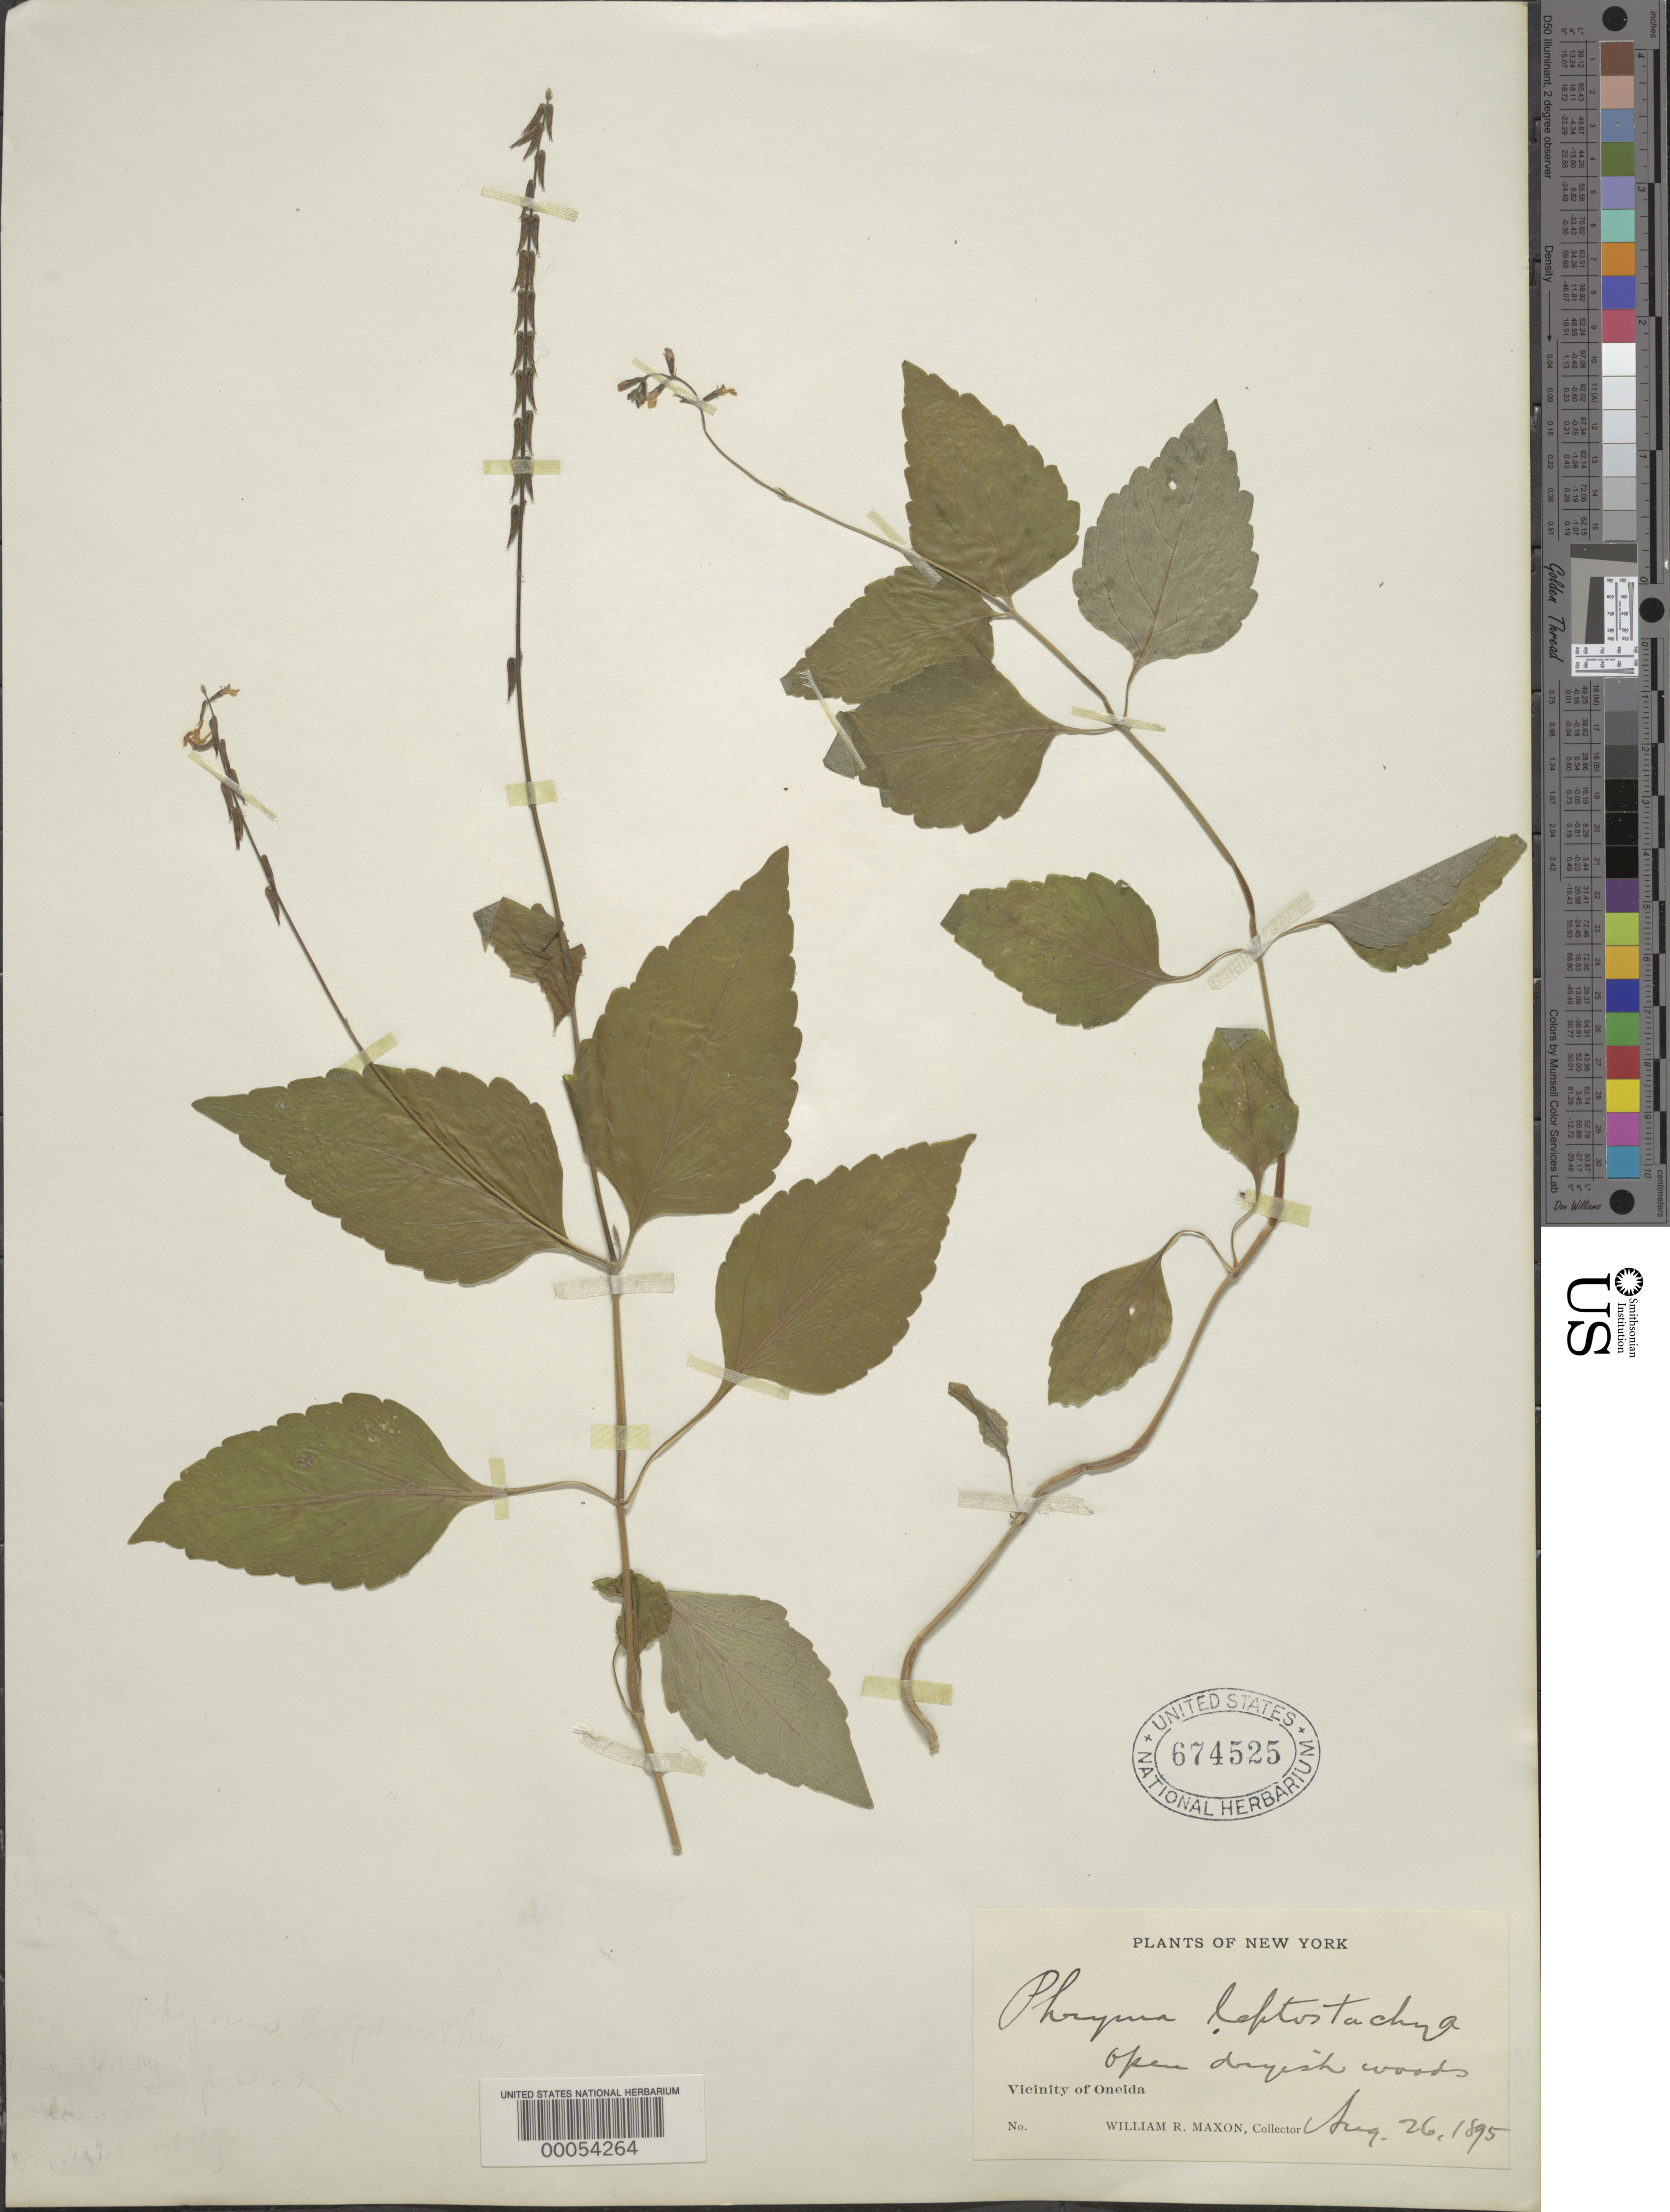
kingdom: Plantae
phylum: Tracheophyta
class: Magnoliopsida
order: Lamiales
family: Phrymaceae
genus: Phryma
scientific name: Phryma leptostachya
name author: L.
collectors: W. R. Maxon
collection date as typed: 26 Aug 1895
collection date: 1895-08-26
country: United States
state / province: New York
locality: Vicinity of oneida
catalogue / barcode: US 674525